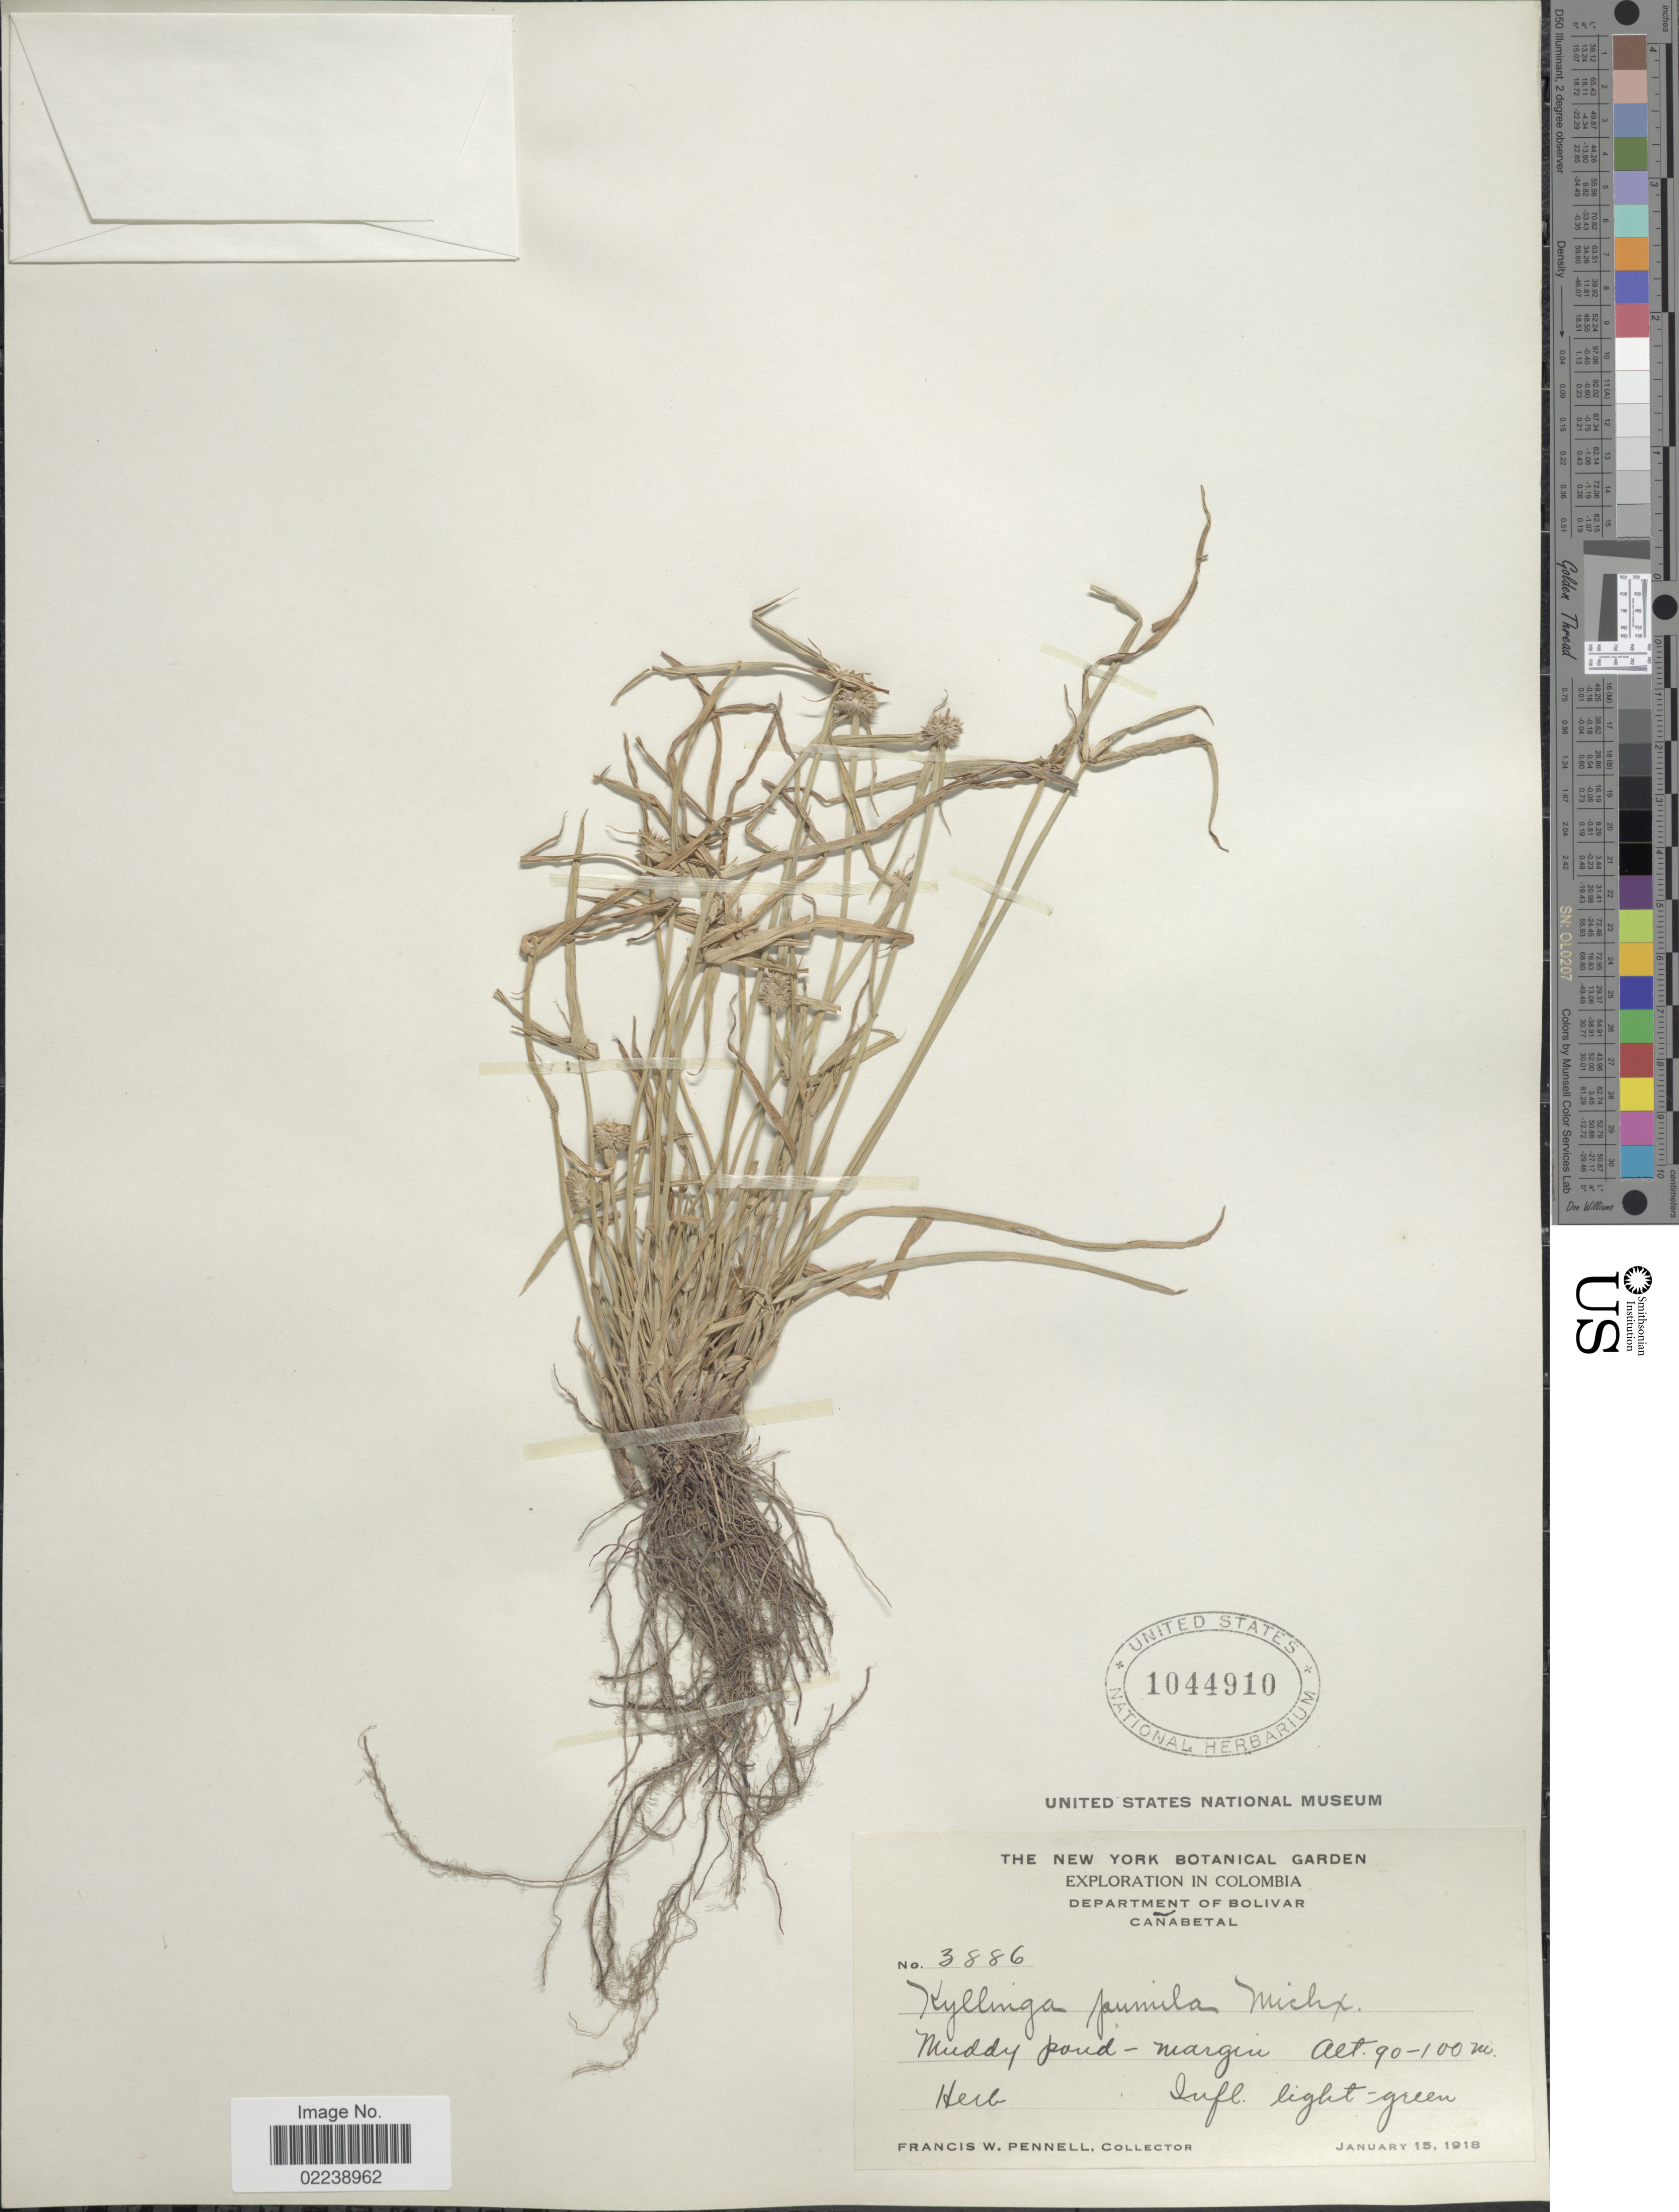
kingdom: Plantae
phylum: Tracheophyta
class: Liliopsida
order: Poales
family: Cyperaceae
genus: Cyperus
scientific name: Cyperus hortensis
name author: (Salzm. ex Steud.) Dorr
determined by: Strong, M. T., (US), Smithsonian Institution - National Museum of Natural History (UNITED STATES)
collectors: F. W. Pennell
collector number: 3886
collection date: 1918-01-15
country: Colombia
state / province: Bolívar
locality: Canabetal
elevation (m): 90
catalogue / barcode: US 1044910